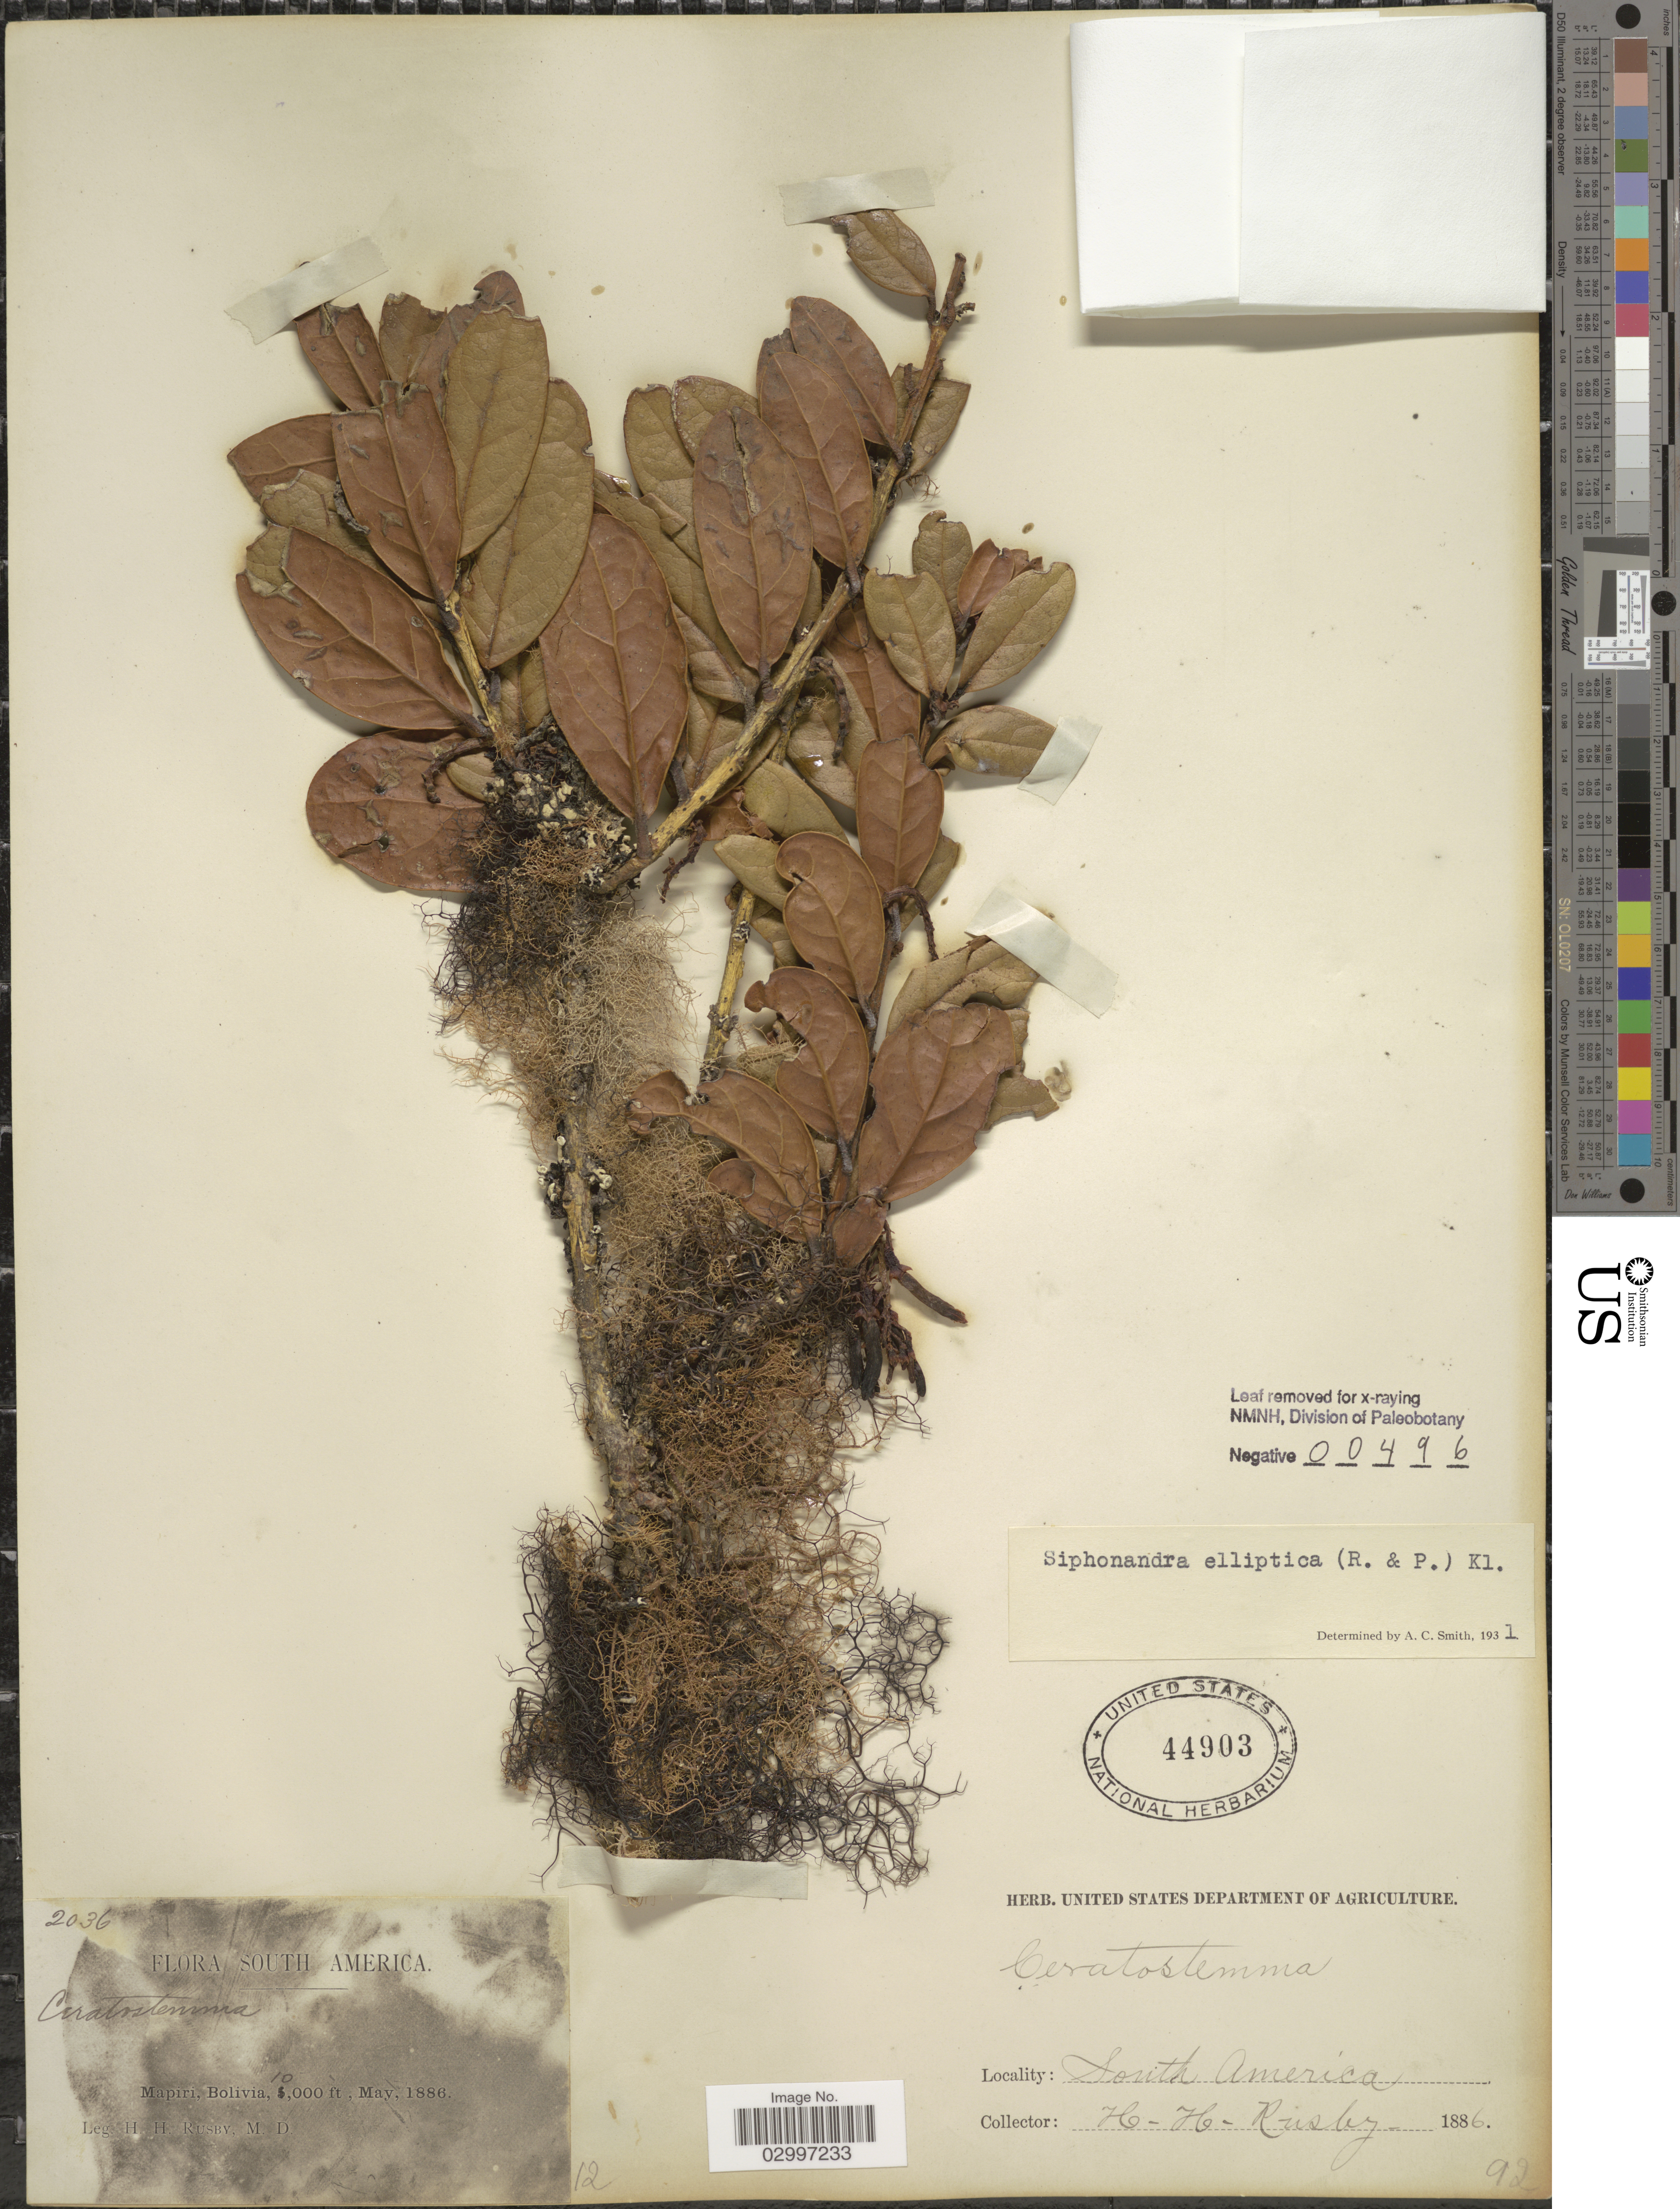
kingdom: Plantae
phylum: Tracheophyta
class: Magnoliopsida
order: Ericales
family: Ericaceae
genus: Siphonandra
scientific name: Siphonandra elliptica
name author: (Ruiz & Pav. ex D. Don) Klotzsch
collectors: H. H. Rusby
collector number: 2036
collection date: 1886-05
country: Bolivia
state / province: La Páz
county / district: Larecaja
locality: Mapiri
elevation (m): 3048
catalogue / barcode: US 44903